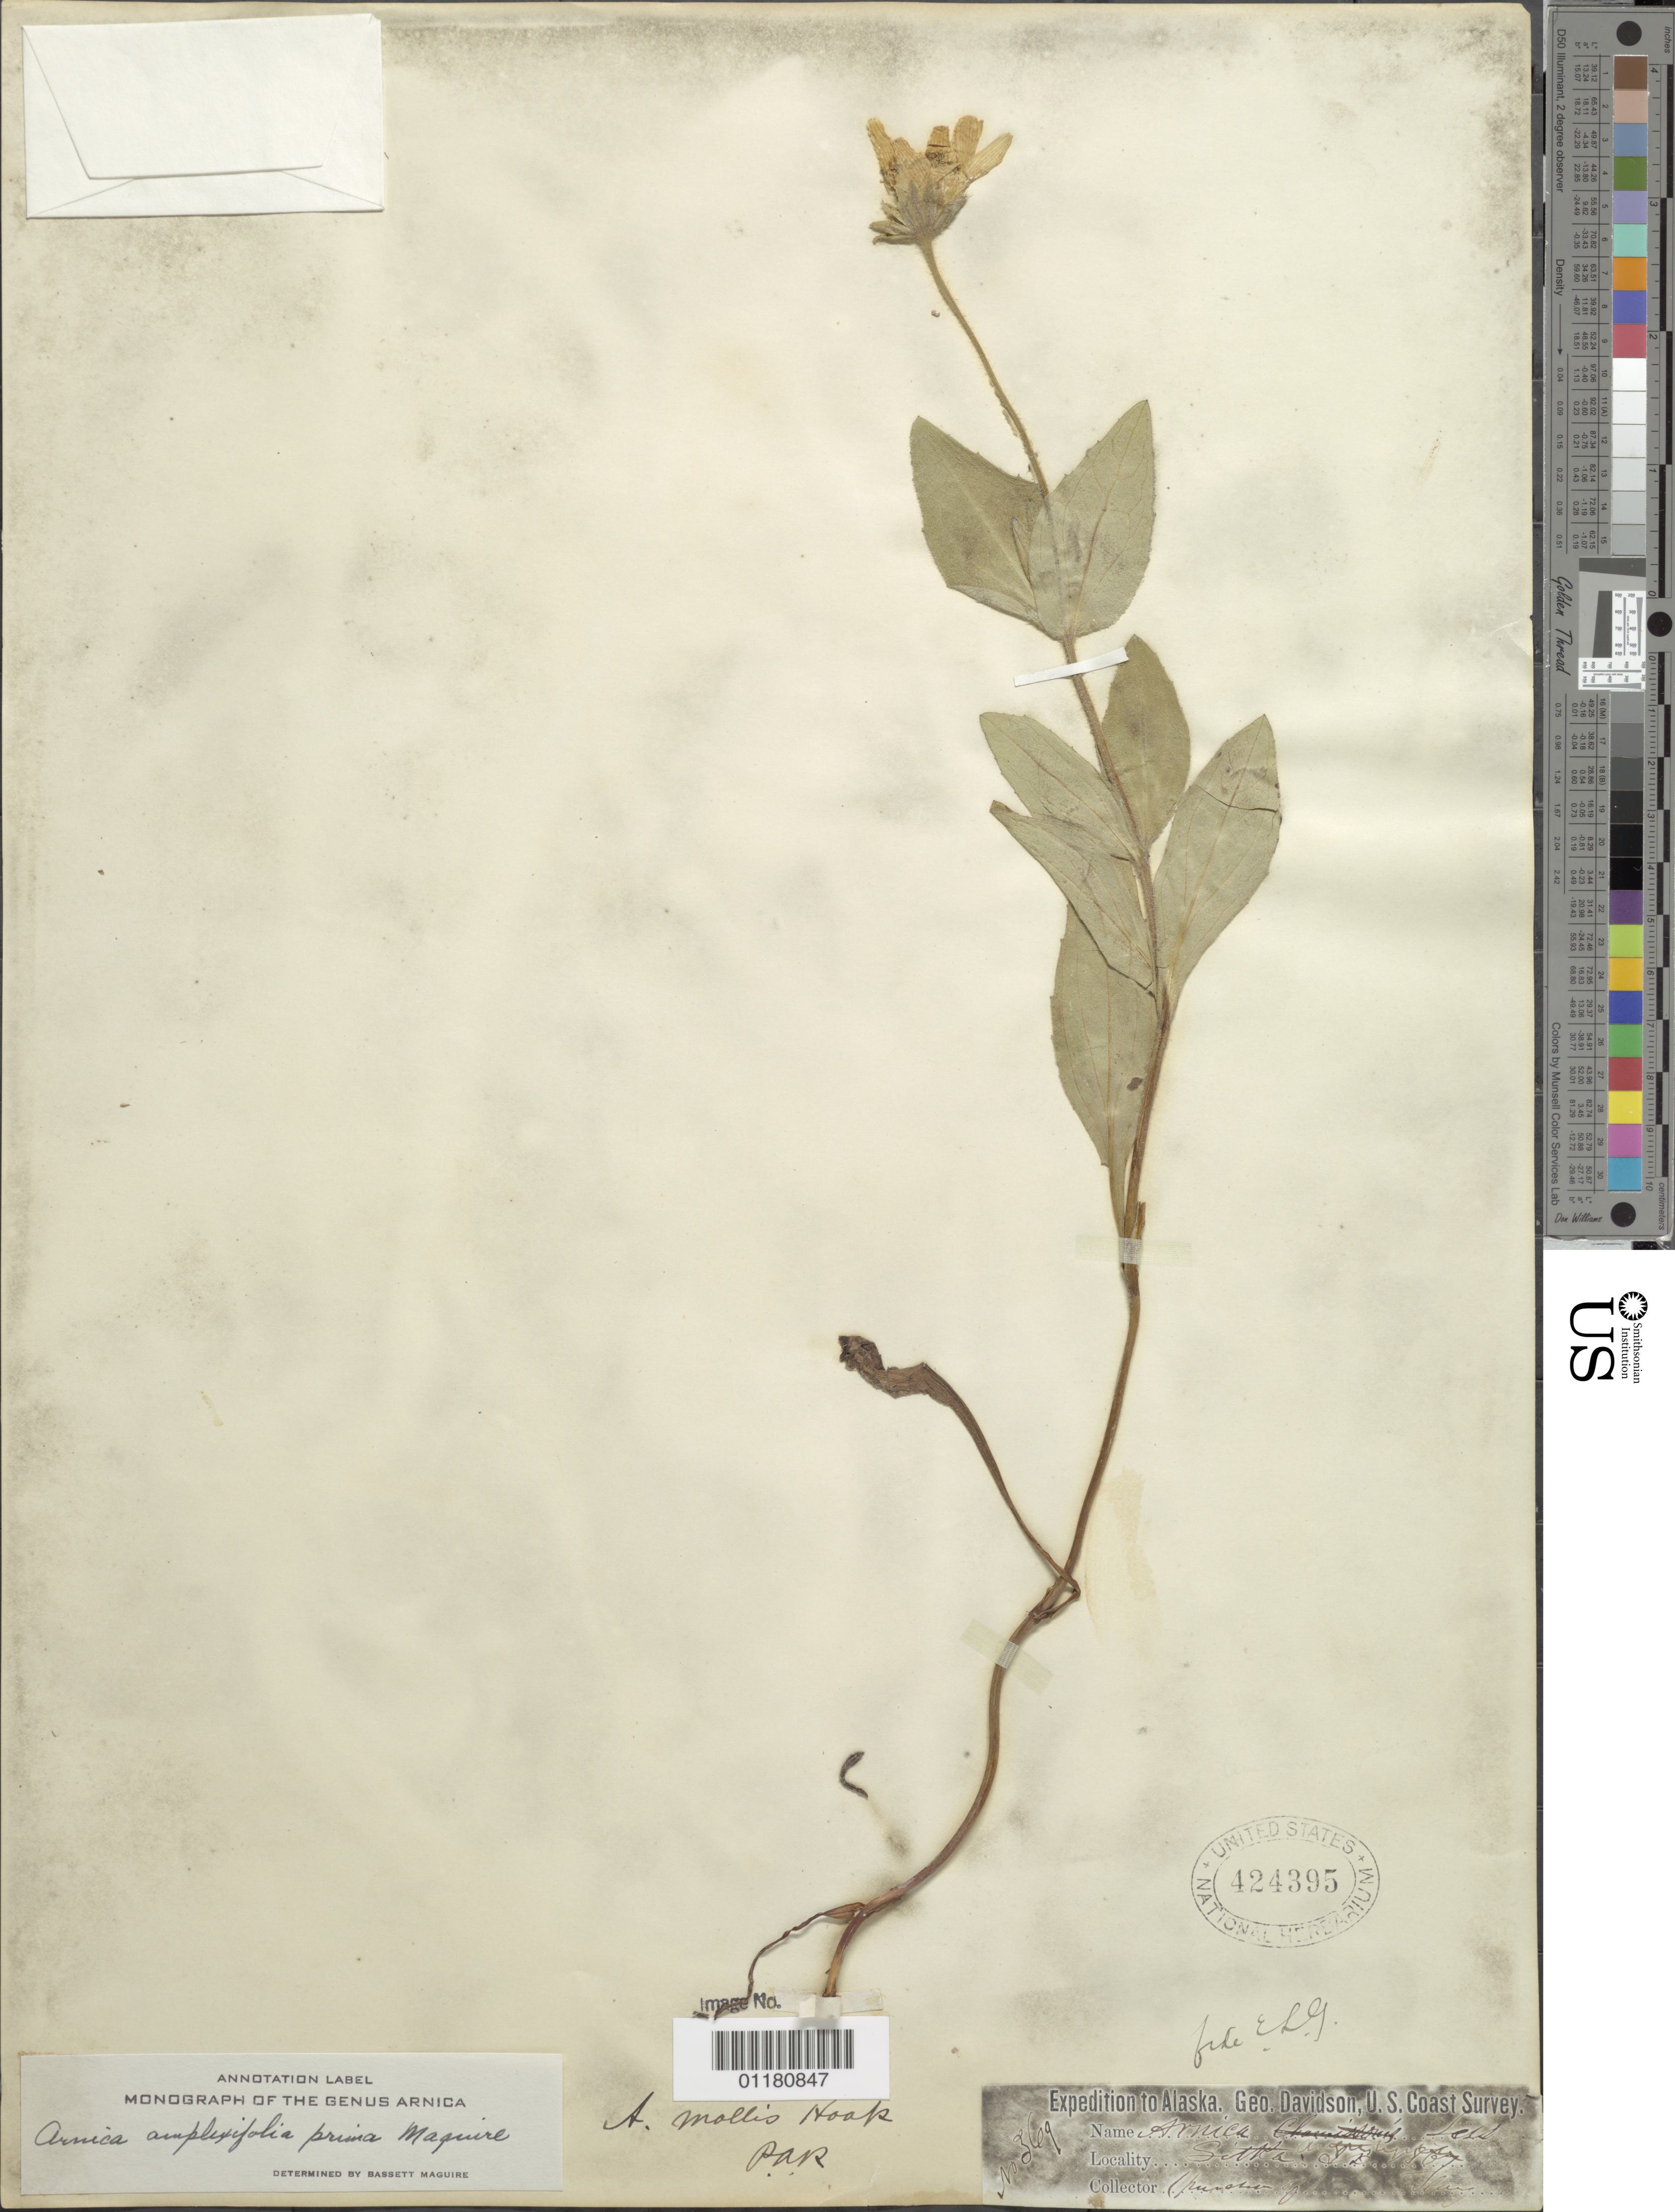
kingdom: Plantae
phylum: Tracheophyta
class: Magnoliopsida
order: Asterales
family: Asteraceae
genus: Arnica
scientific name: Arnica amplexifolia subsp. prima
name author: Maguire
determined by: Maguire, Bassett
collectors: H .S. T. Tiling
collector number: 369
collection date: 1867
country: United States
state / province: Alaska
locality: Sitka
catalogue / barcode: US 424395